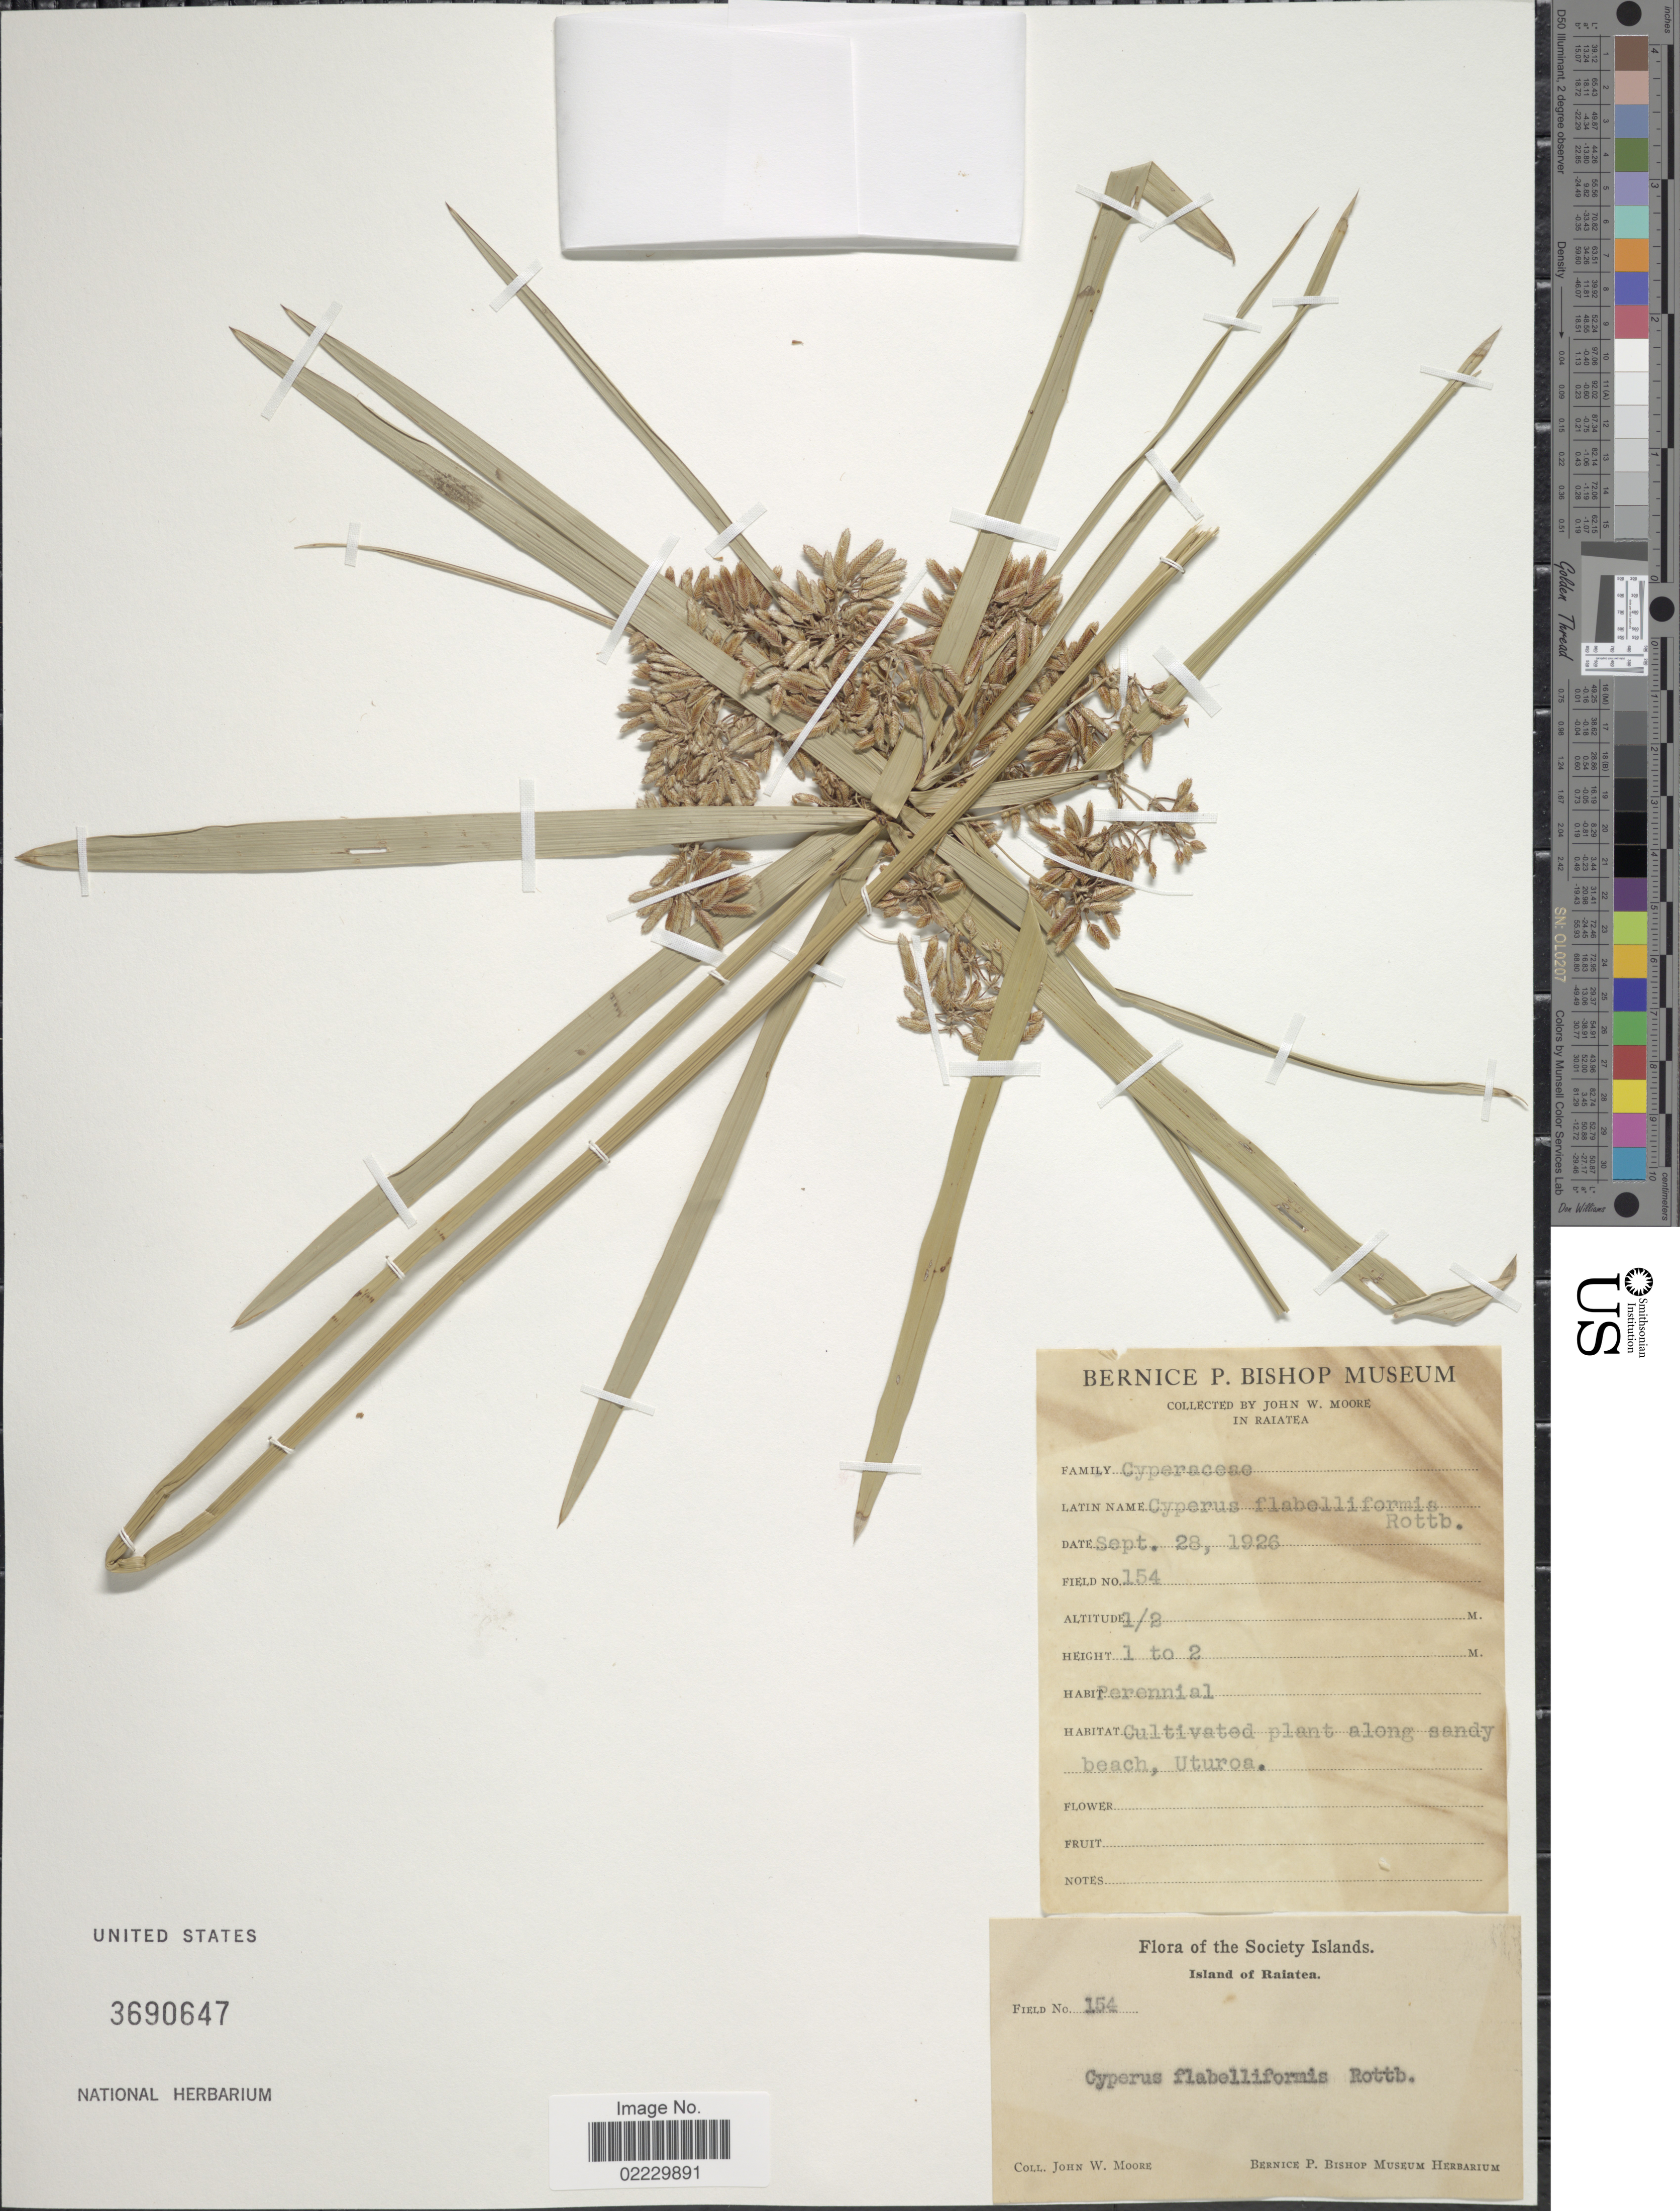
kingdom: Plantae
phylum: Tracheophyta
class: Liliopsida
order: Poales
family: Cyperaceae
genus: Cyperus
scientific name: Cyperus involucratus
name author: Rottb.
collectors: J. Moore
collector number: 164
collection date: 1926-09-28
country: French Polynesia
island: Raiatea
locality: Along sandy beach, Uturoa. Society Islands. Island of Raiatea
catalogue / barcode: US 3690647